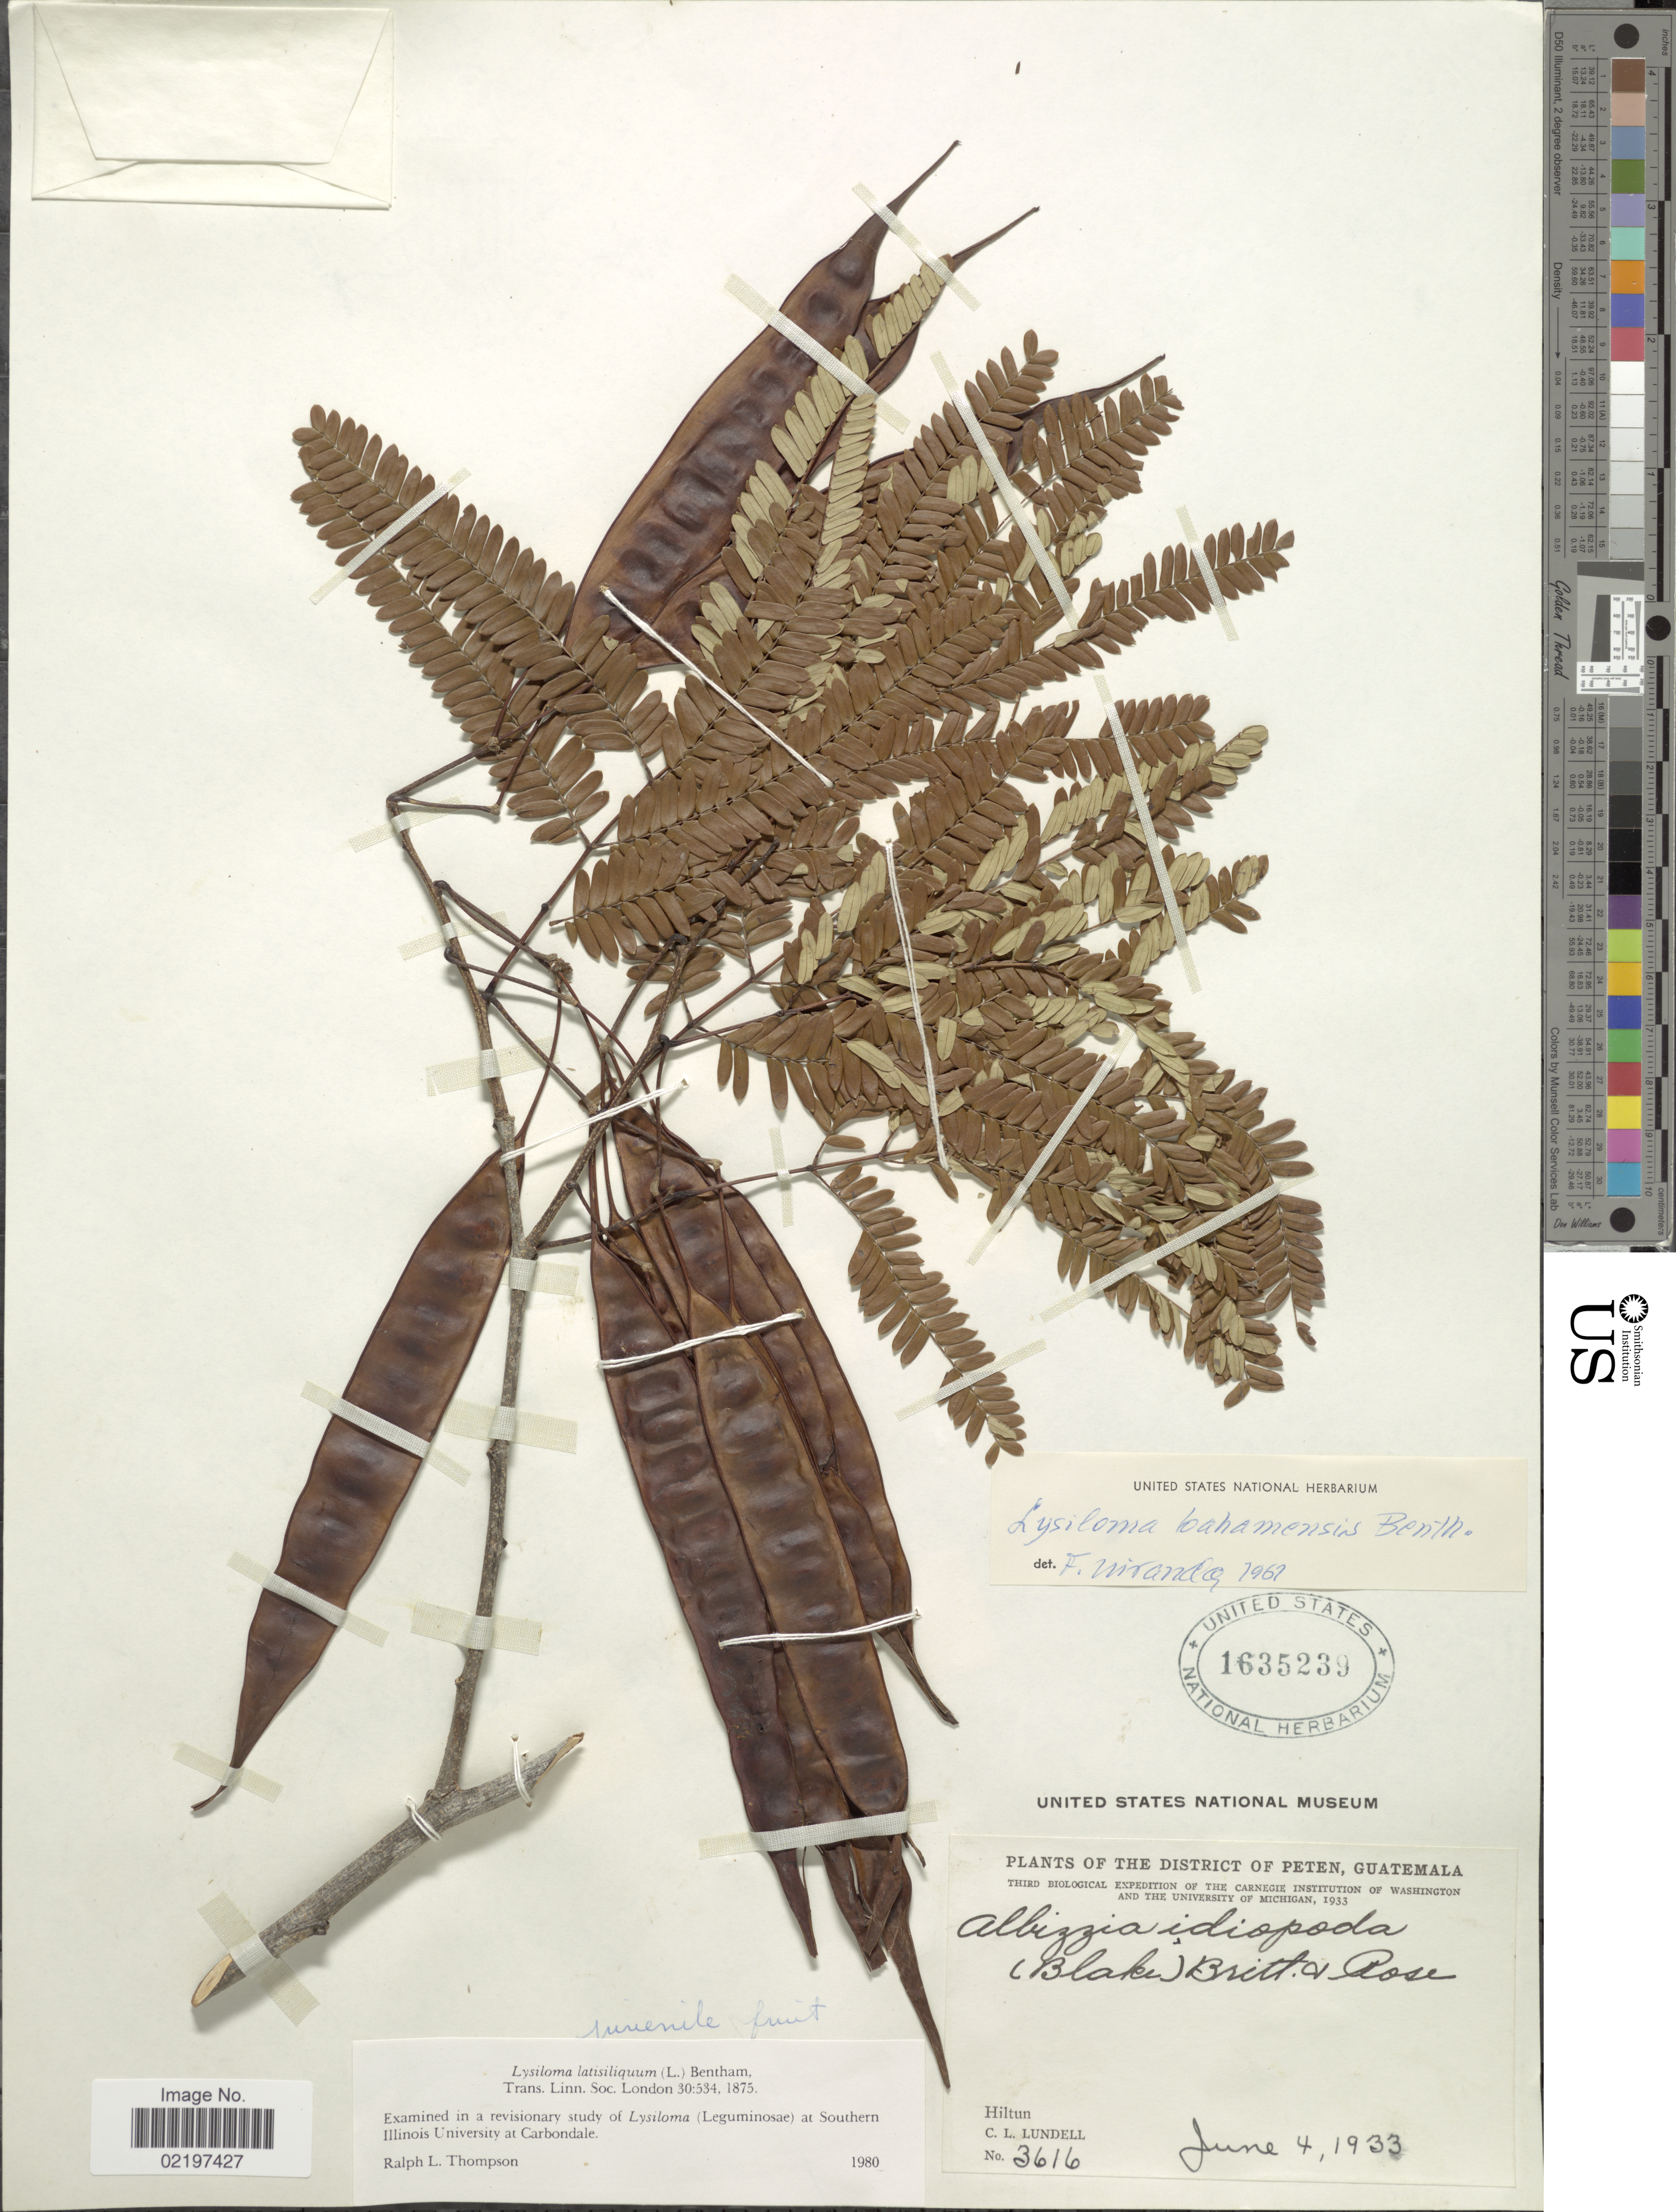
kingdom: Plantae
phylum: Tracheophyta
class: Magnoliopsida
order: Fabales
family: Fabaceae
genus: Lysiloma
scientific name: Lysiloma latisiliquum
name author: (L.) Benth.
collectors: C. L. Lundell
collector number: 3616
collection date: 1933-06-04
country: Guatemala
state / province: El Petén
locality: District of Peten, Hiltun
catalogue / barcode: US 1635239